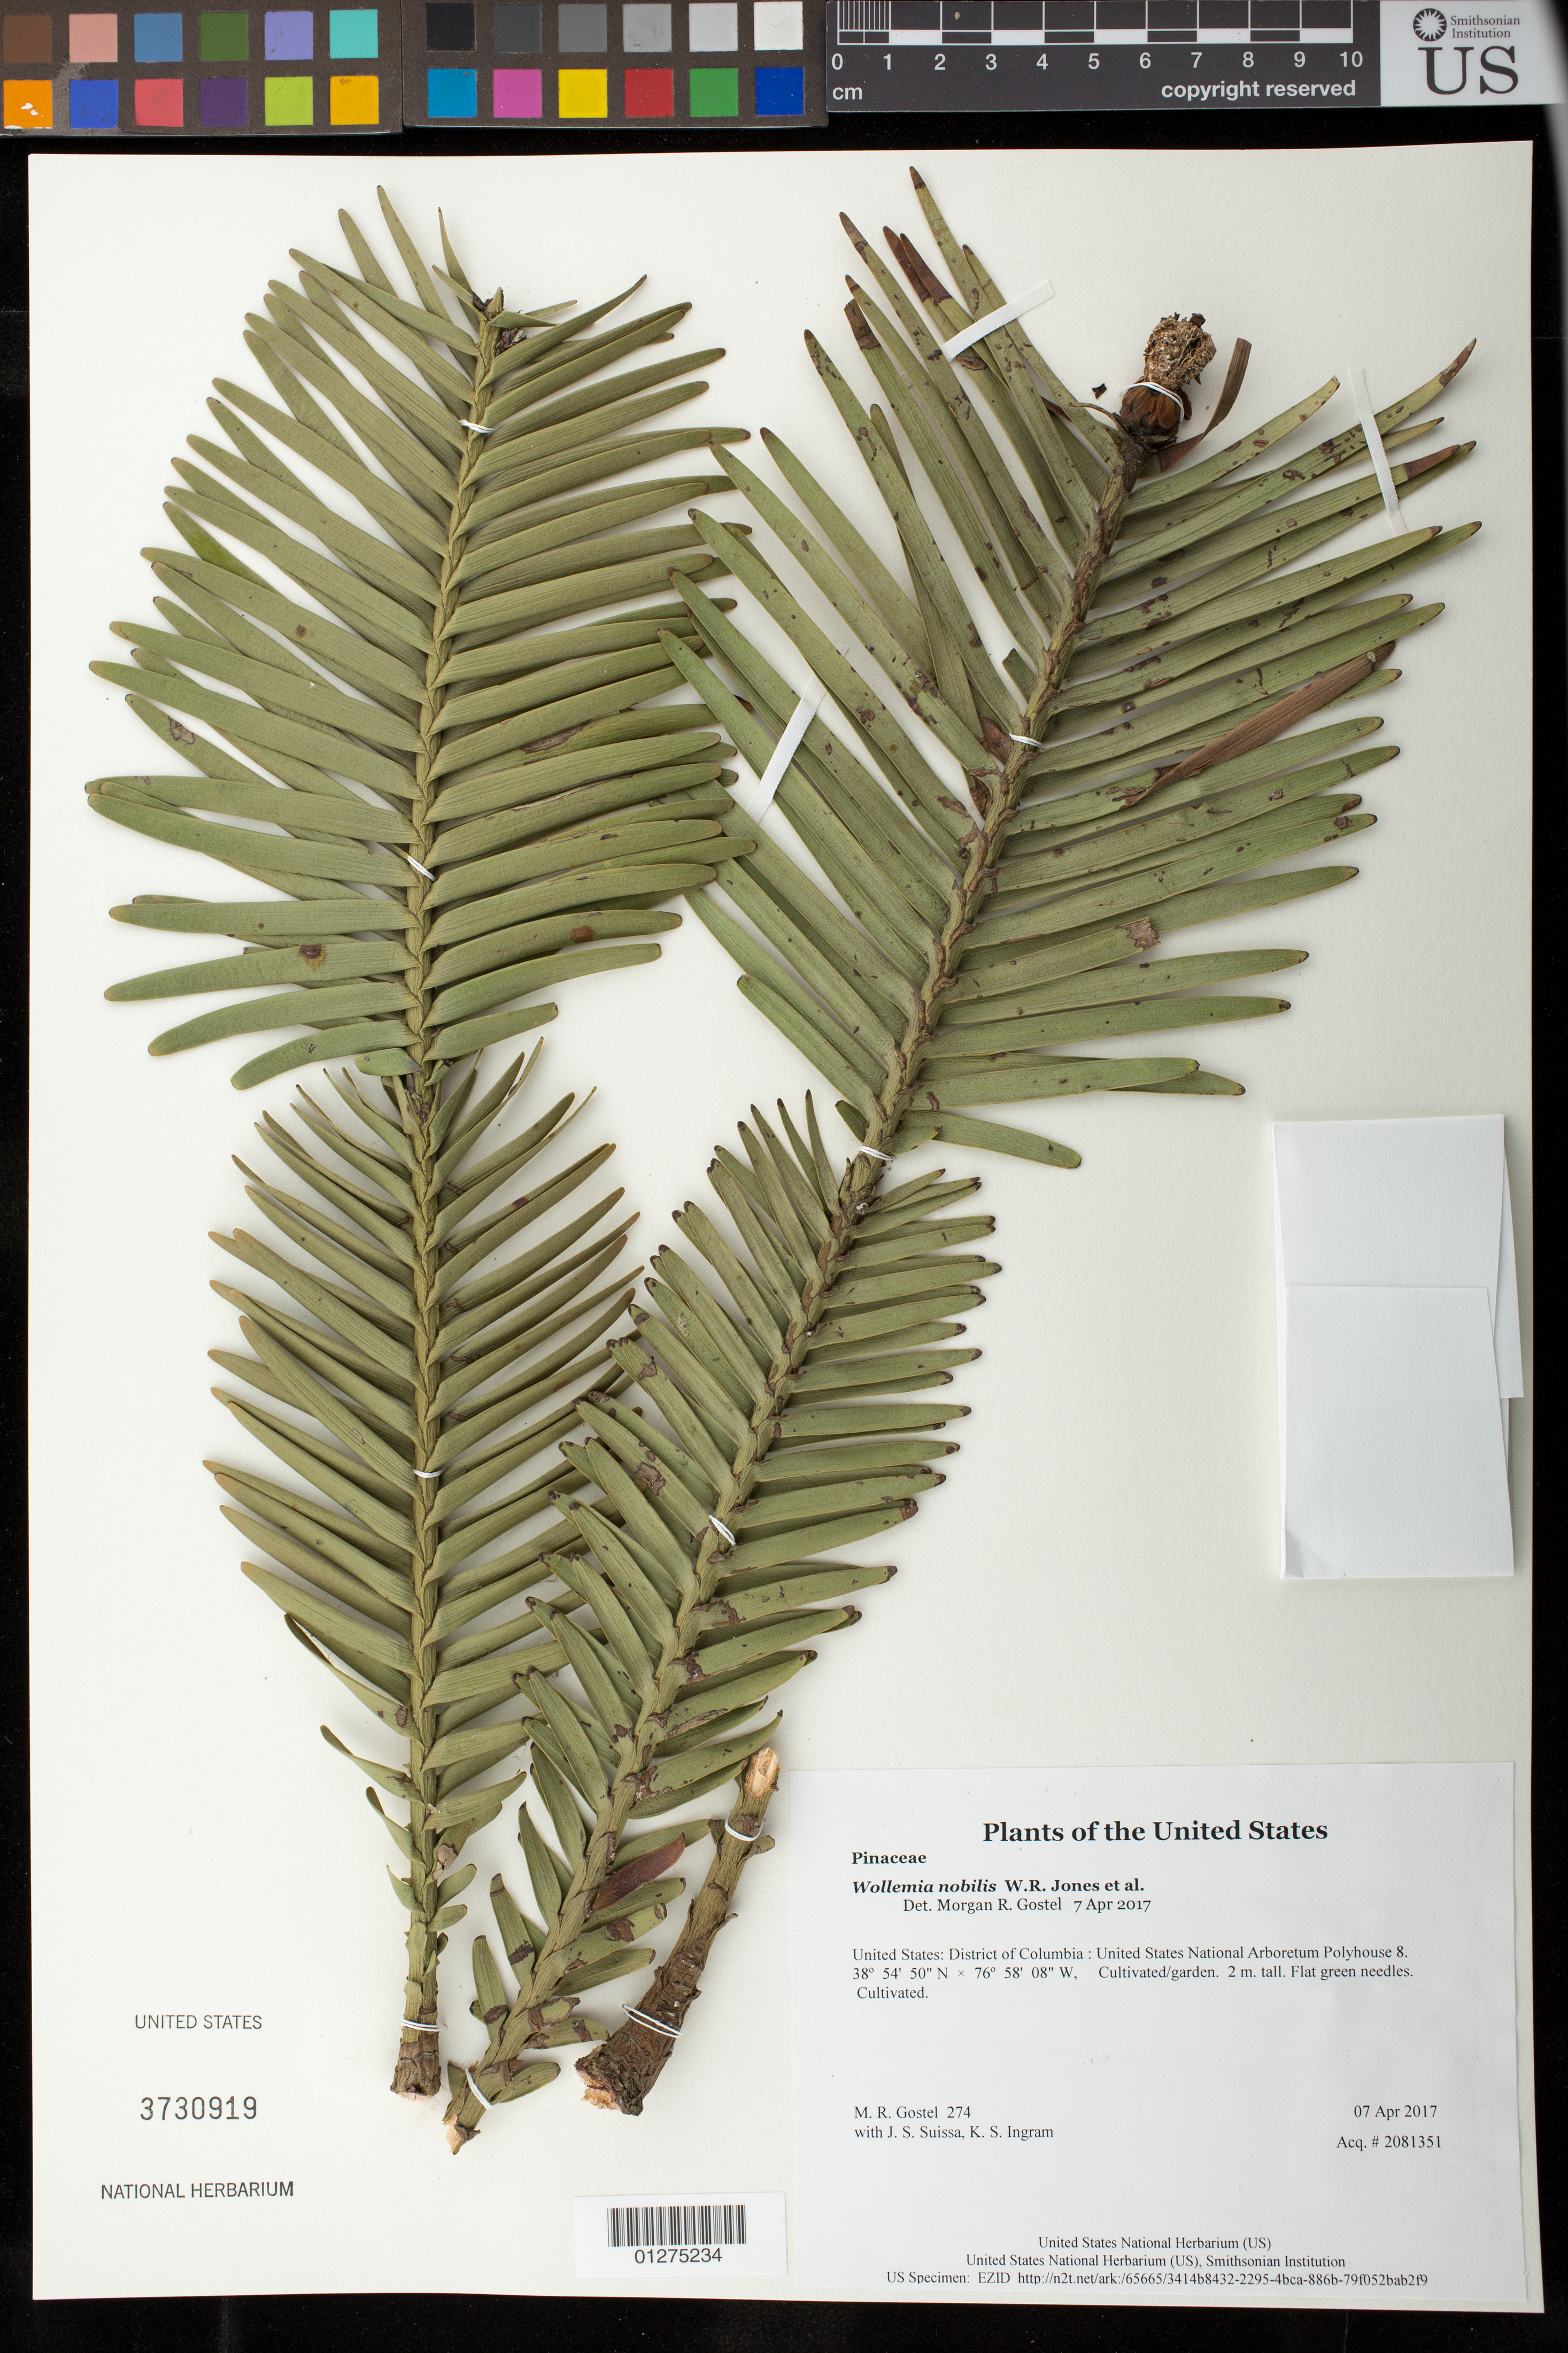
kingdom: Plantae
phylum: Tracheophyta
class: Pinopsida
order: Pinales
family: Araucariaceae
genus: Wollemia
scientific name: Wollemia nobilis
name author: W.R. Jones et al.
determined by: Gostel, M. R.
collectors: M. R. Gostel, J. S. Suissa & K. S. Ingram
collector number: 274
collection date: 2017-04-07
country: United States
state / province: District of Columbia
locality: United States National Arboretum Polyhouse 8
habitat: Cultivated/garden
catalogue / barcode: US 3730919